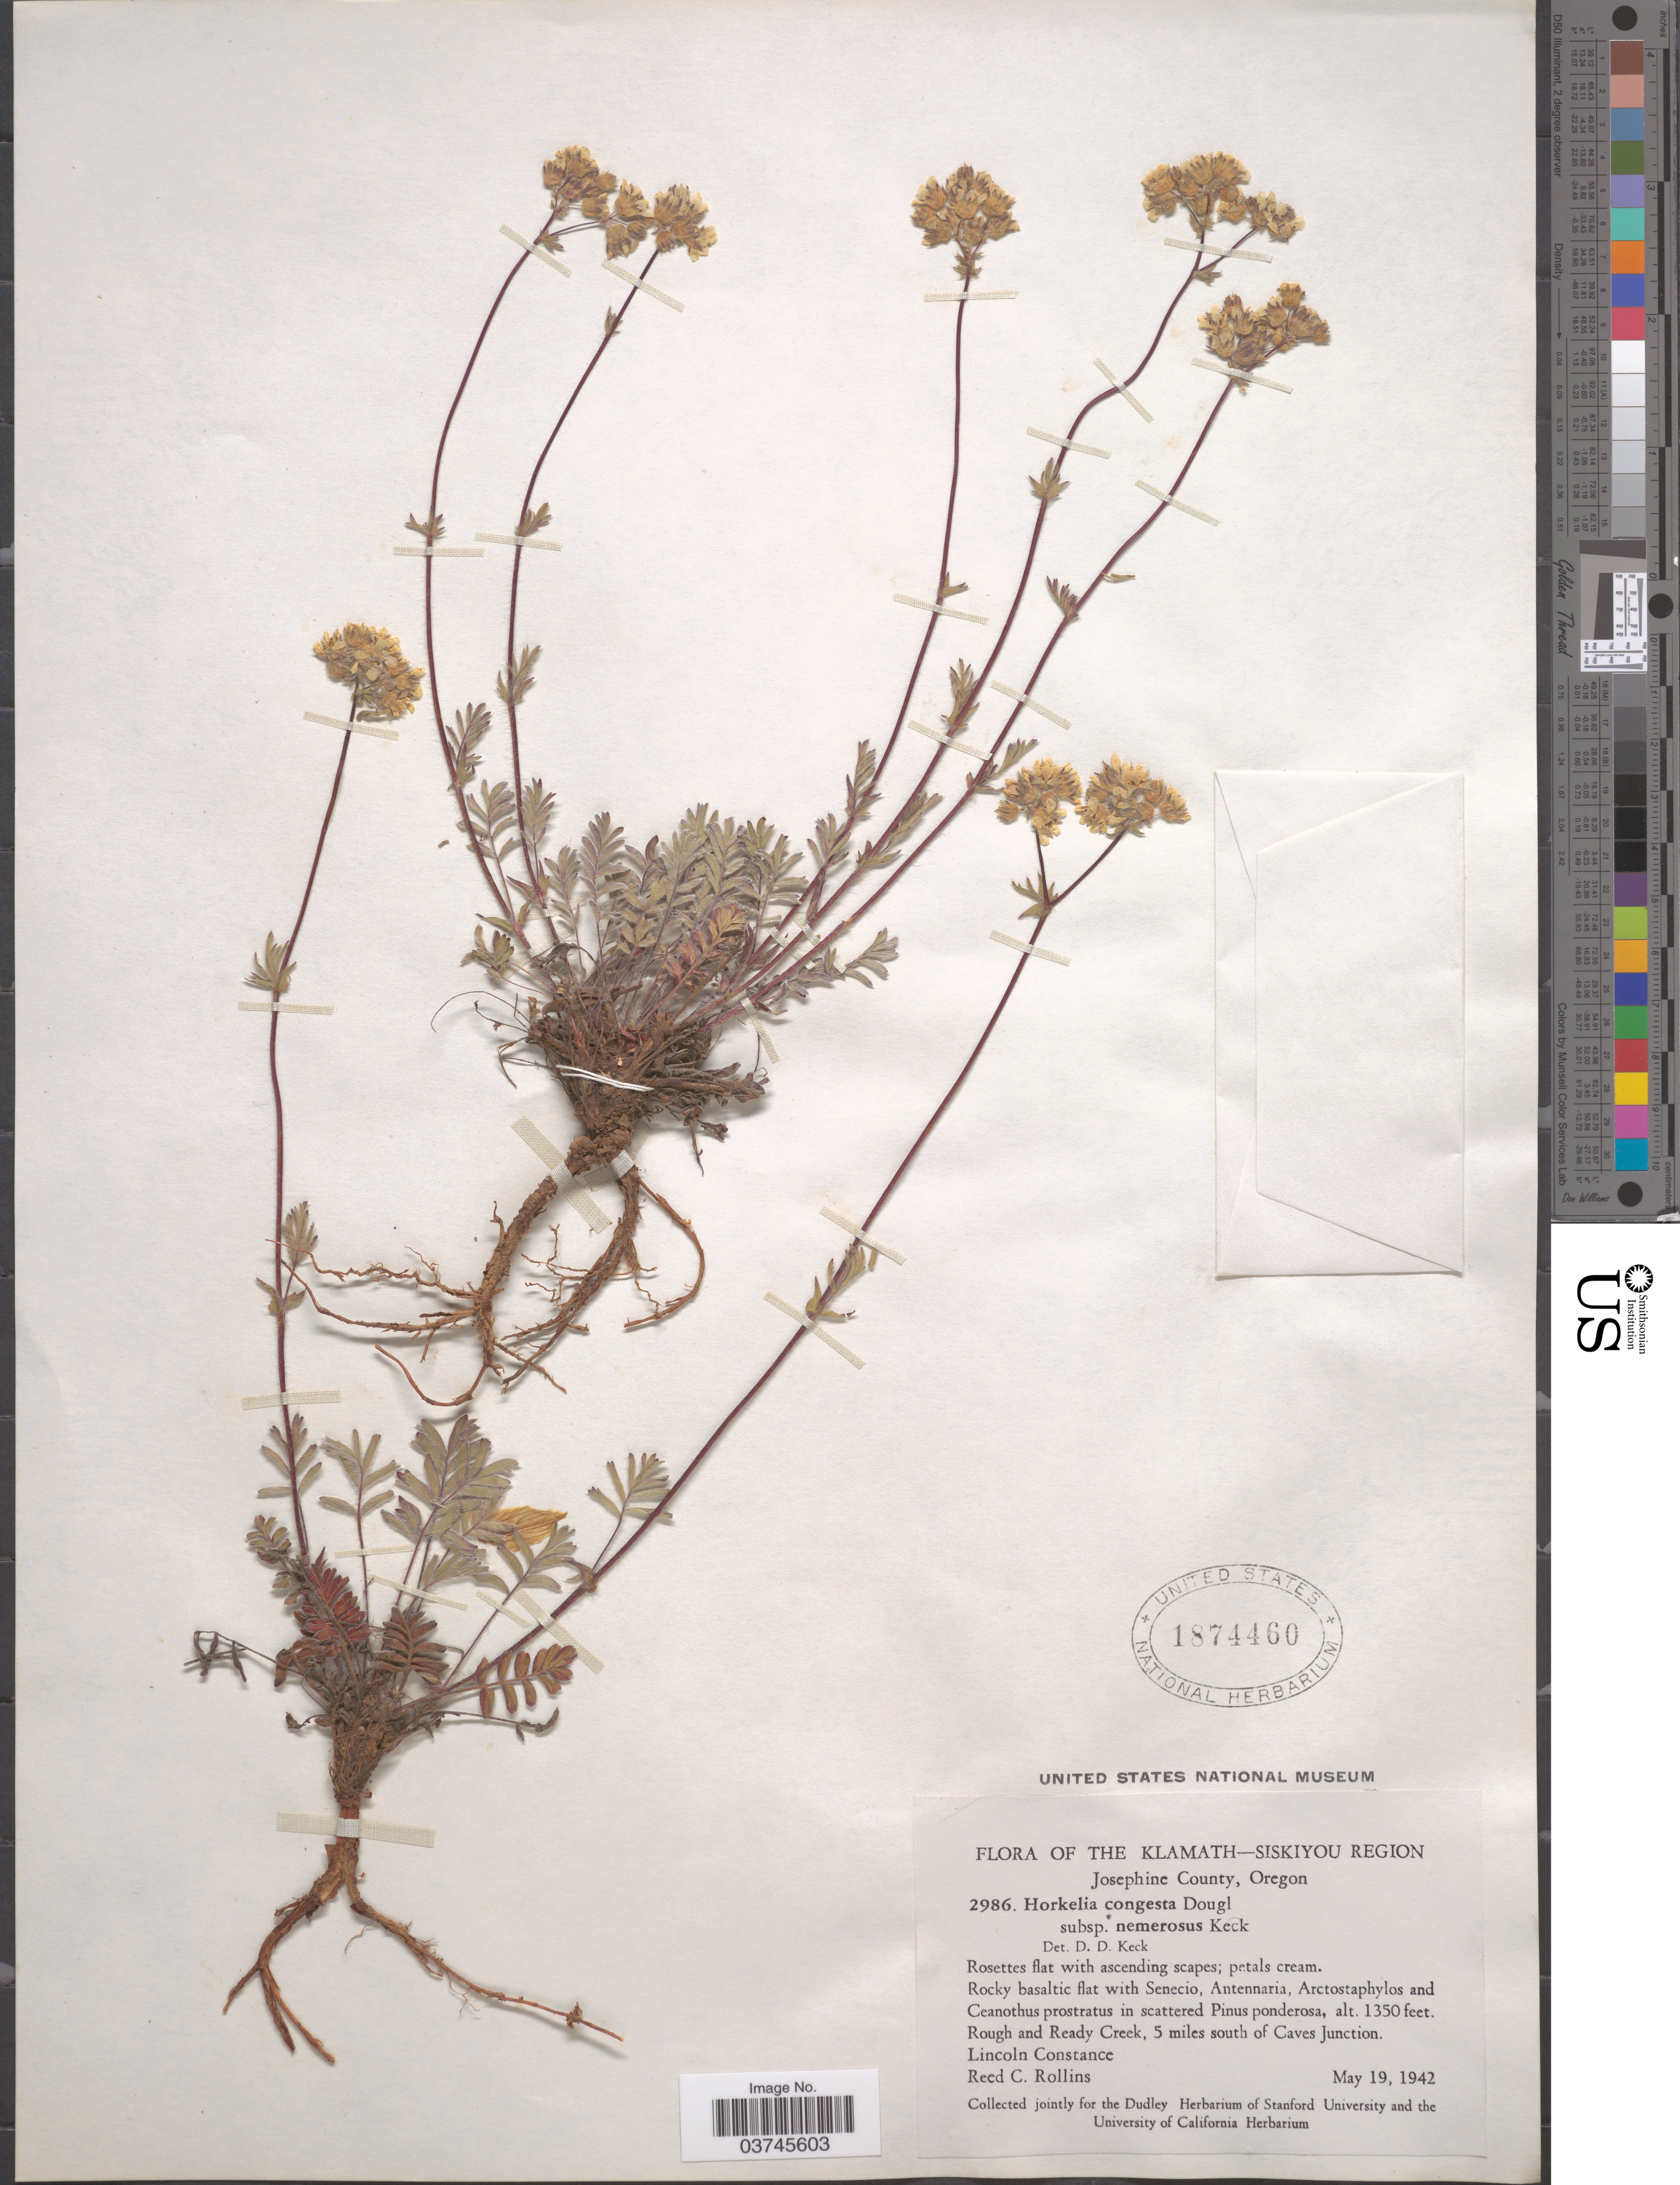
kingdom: Plantae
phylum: Tracheophyta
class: Magnoliopsida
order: Rosales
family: Rosaceae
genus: Potentilla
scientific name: Potentilla congesta var. nemorosa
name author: (D.D. Keck) J.T. Howell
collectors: L. Constance & R. C. Rollins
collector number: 2986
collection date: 1942-05-19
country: United States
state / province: Oregon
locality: The Klamath-Siskiyou Region. Josephine County. Rough and Ready Creek, 5 miles south of Caves Junction.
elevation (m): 411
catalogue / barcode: US 1874460